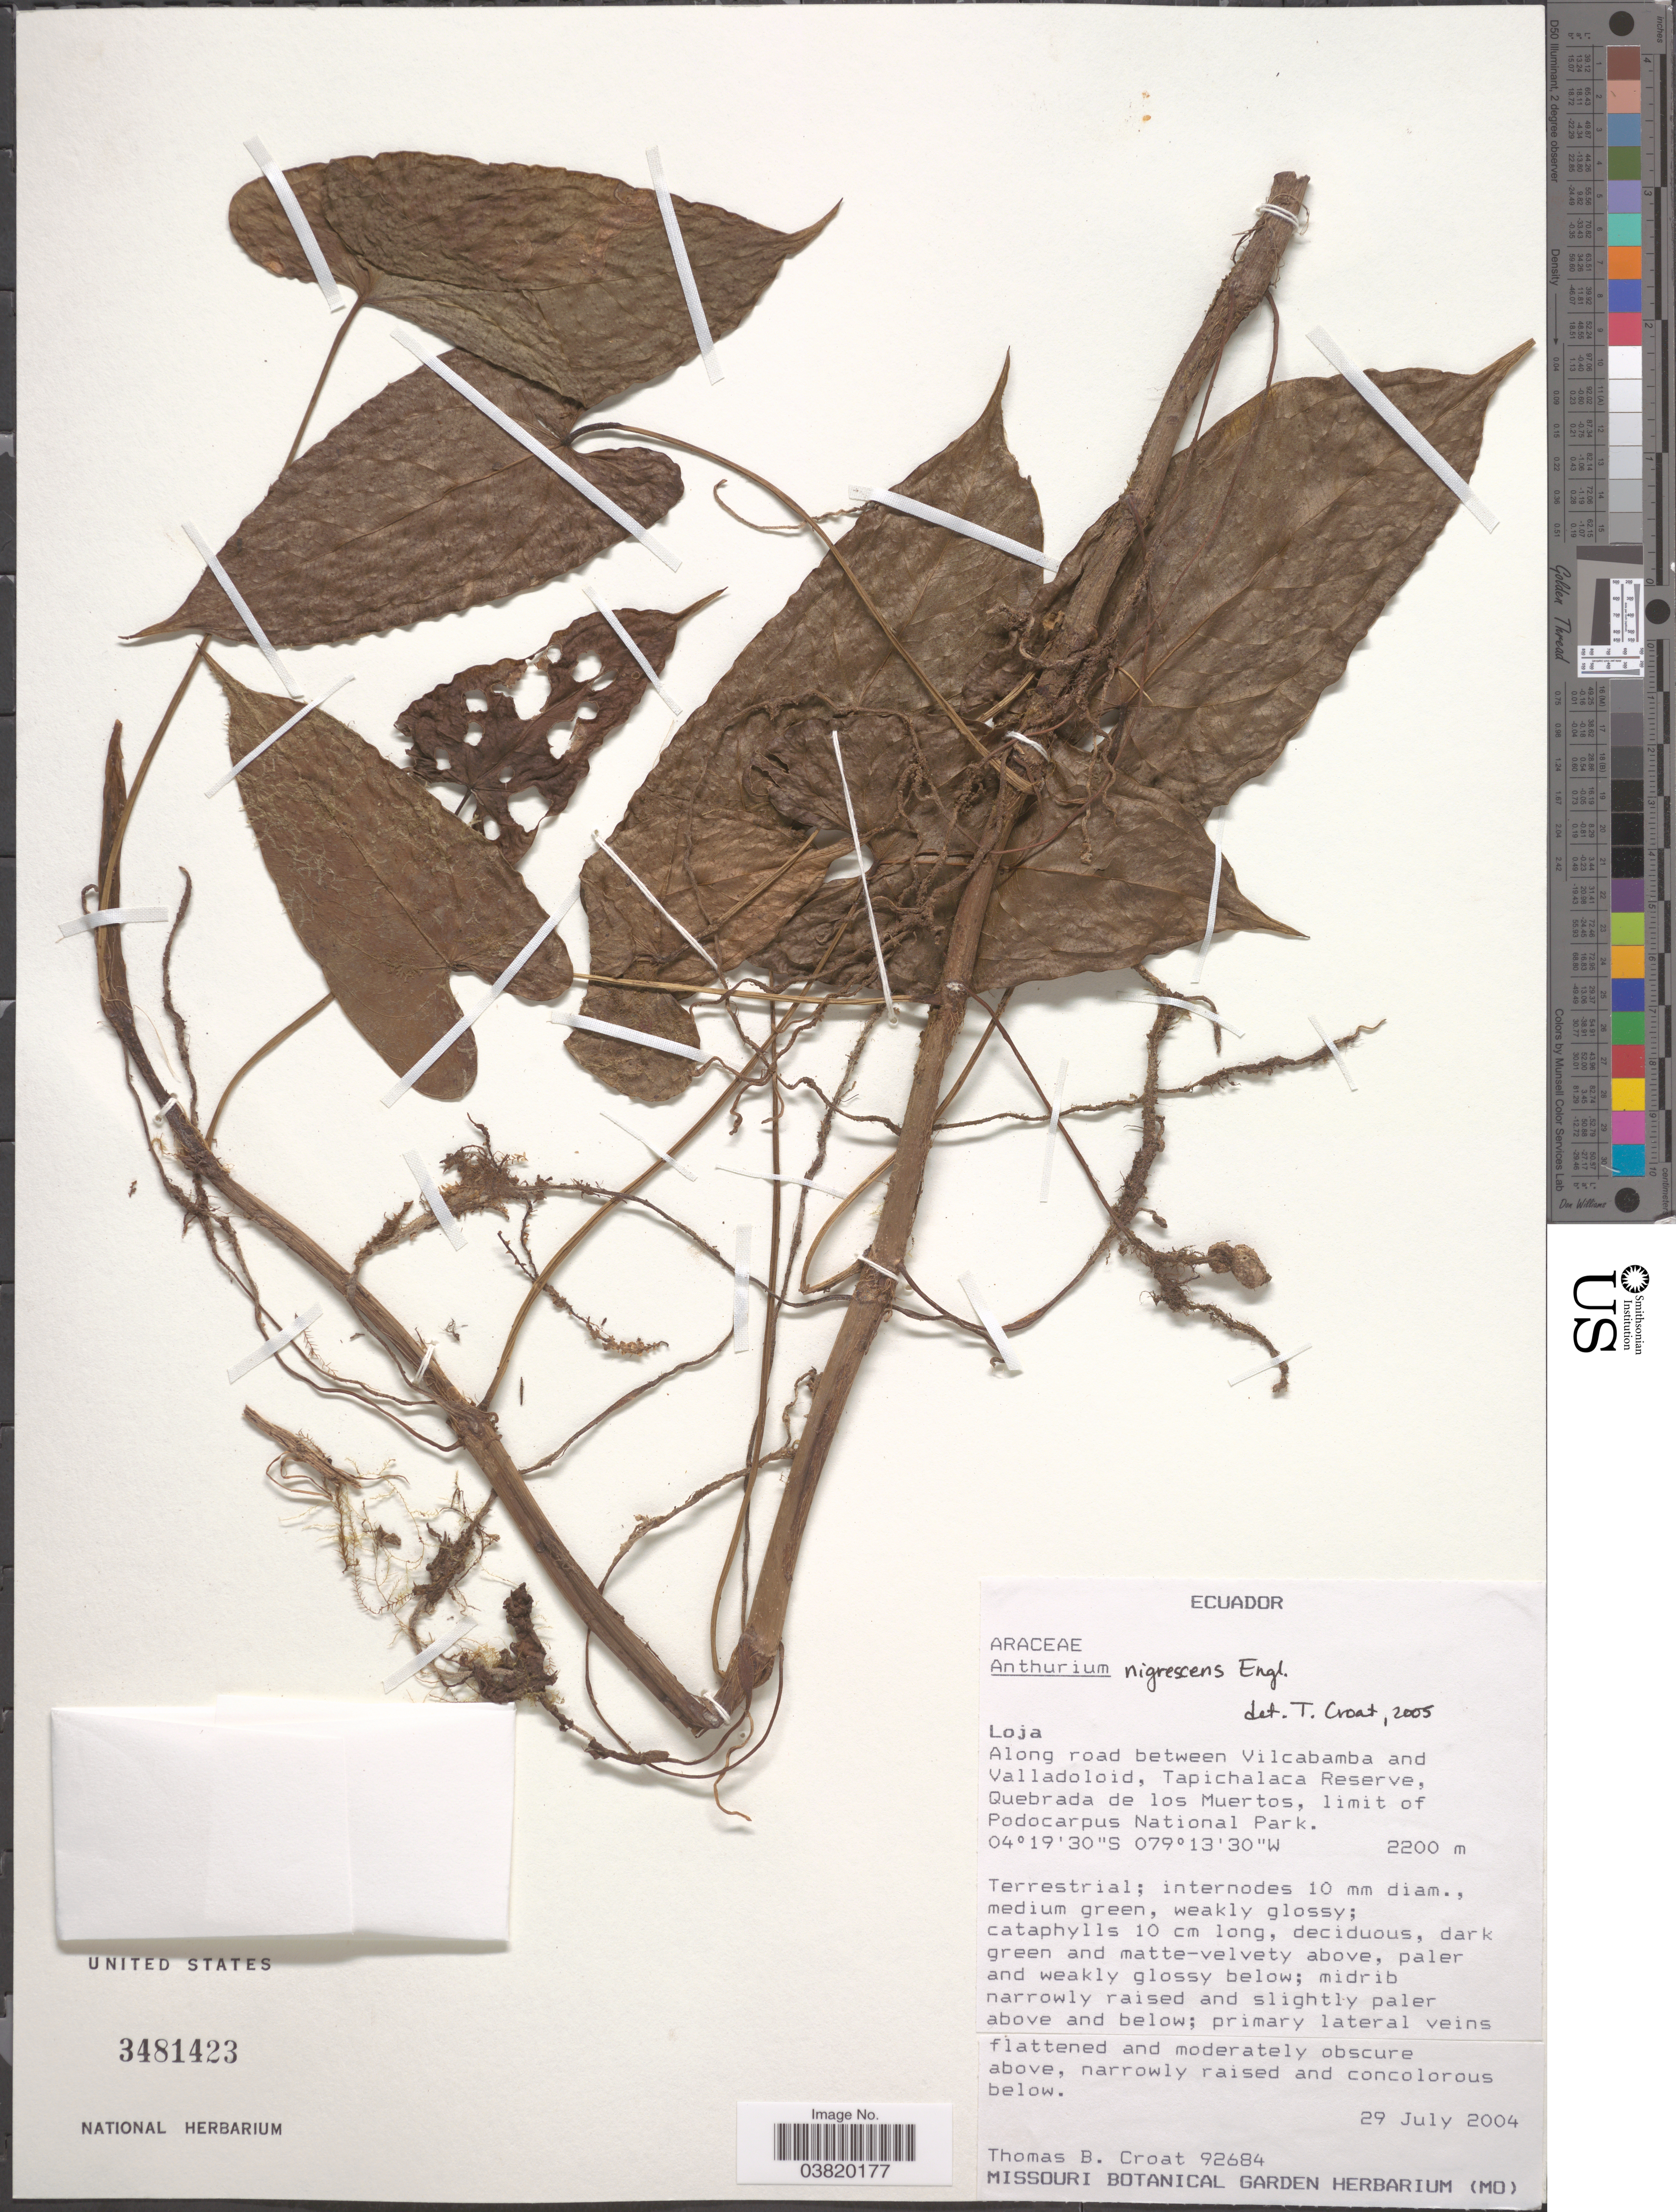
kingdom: Plantae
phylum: Tracheophyta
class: Liliopsida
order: Alismatales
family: Araceae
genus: Anthurium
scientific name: Anthurium nigrescens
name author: Engl.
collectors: T. B. Croat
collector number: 92684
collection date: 2004-07-29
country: Ecuador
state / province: Loja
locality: Along road between Vilcabamba and Valladoloid, Tapichalaca Reserve, Quebrada de los Muertos, limit of Podocarpus National Park.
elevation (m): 2200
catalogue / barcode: US 3481423